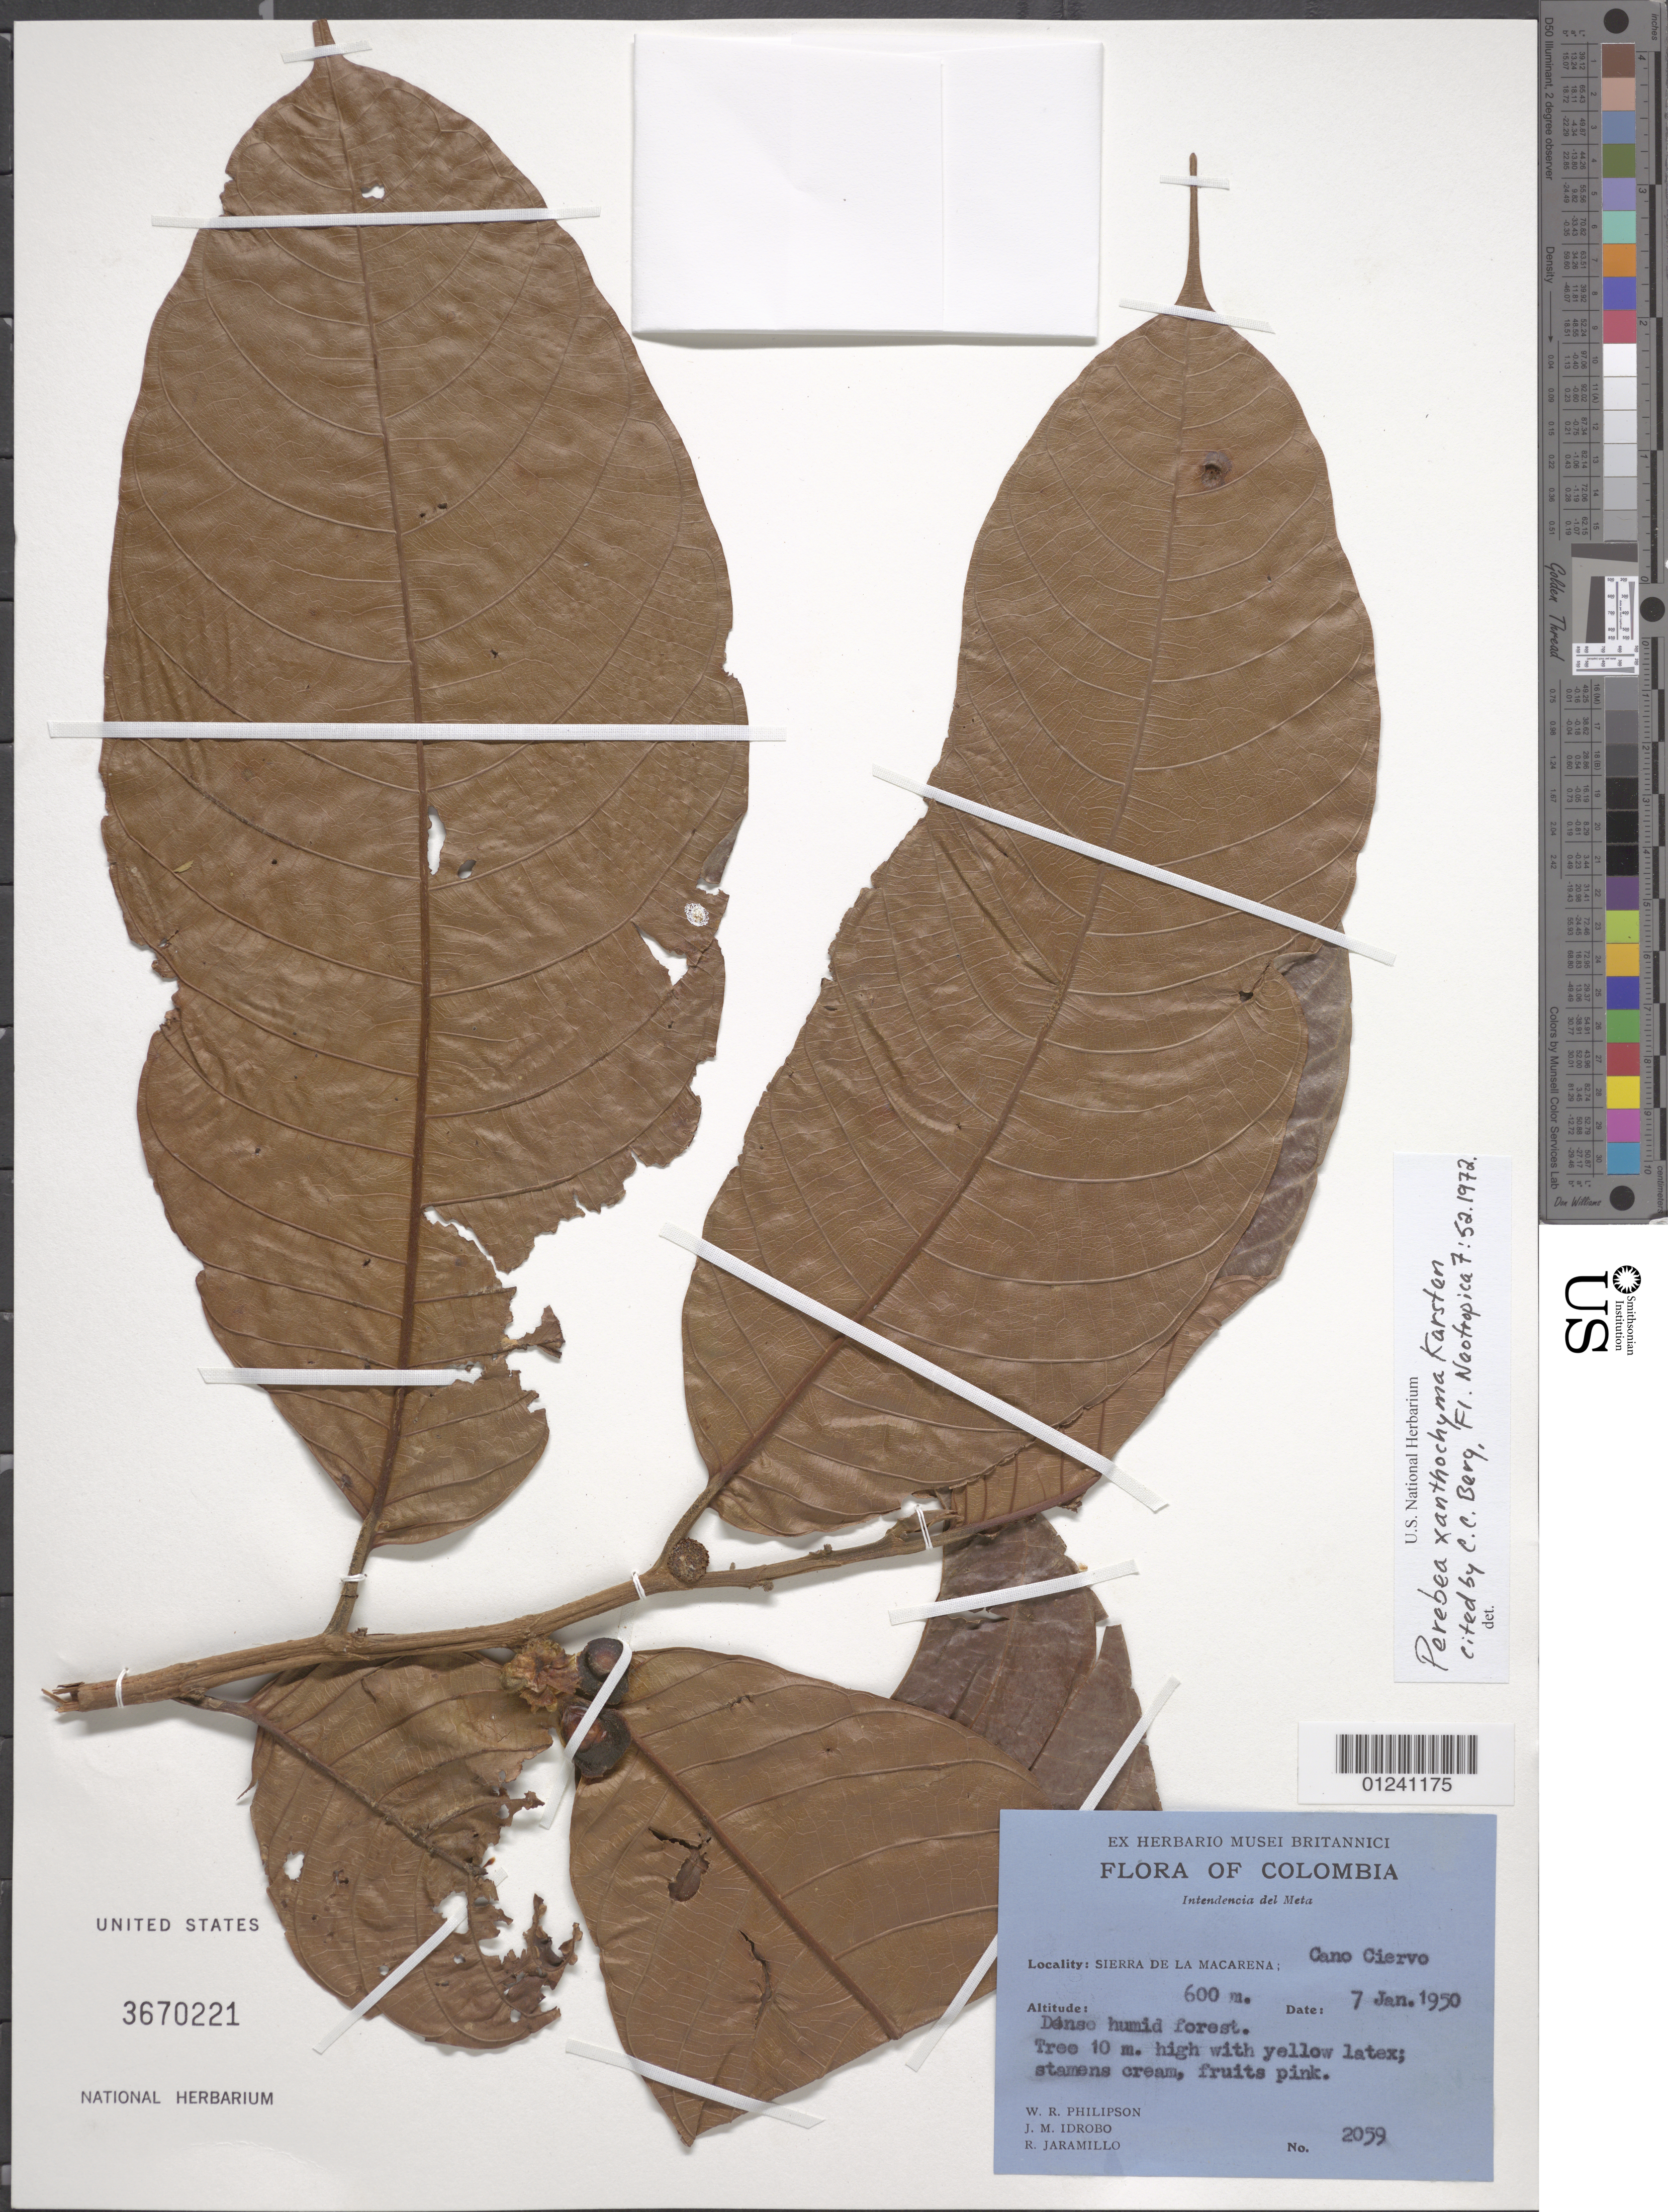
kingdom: Plantae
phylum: Tracheophyta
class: Magnoliopsida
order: Rosales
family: Moraceae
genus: Perebea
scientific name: Perebea xanthochyma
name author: H. Karst.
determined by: Berg, C. C.; Heusden, E. C.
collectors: W. R. Philipson, J. M. Idrobo & R. Jaramillo M.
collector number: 2059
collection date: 1950-01-07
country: Colombia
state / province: Meta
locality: Sierra de la Macarena: Cano Ciervo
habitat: Dense humid forest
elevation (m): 600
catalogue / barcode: US 3670221